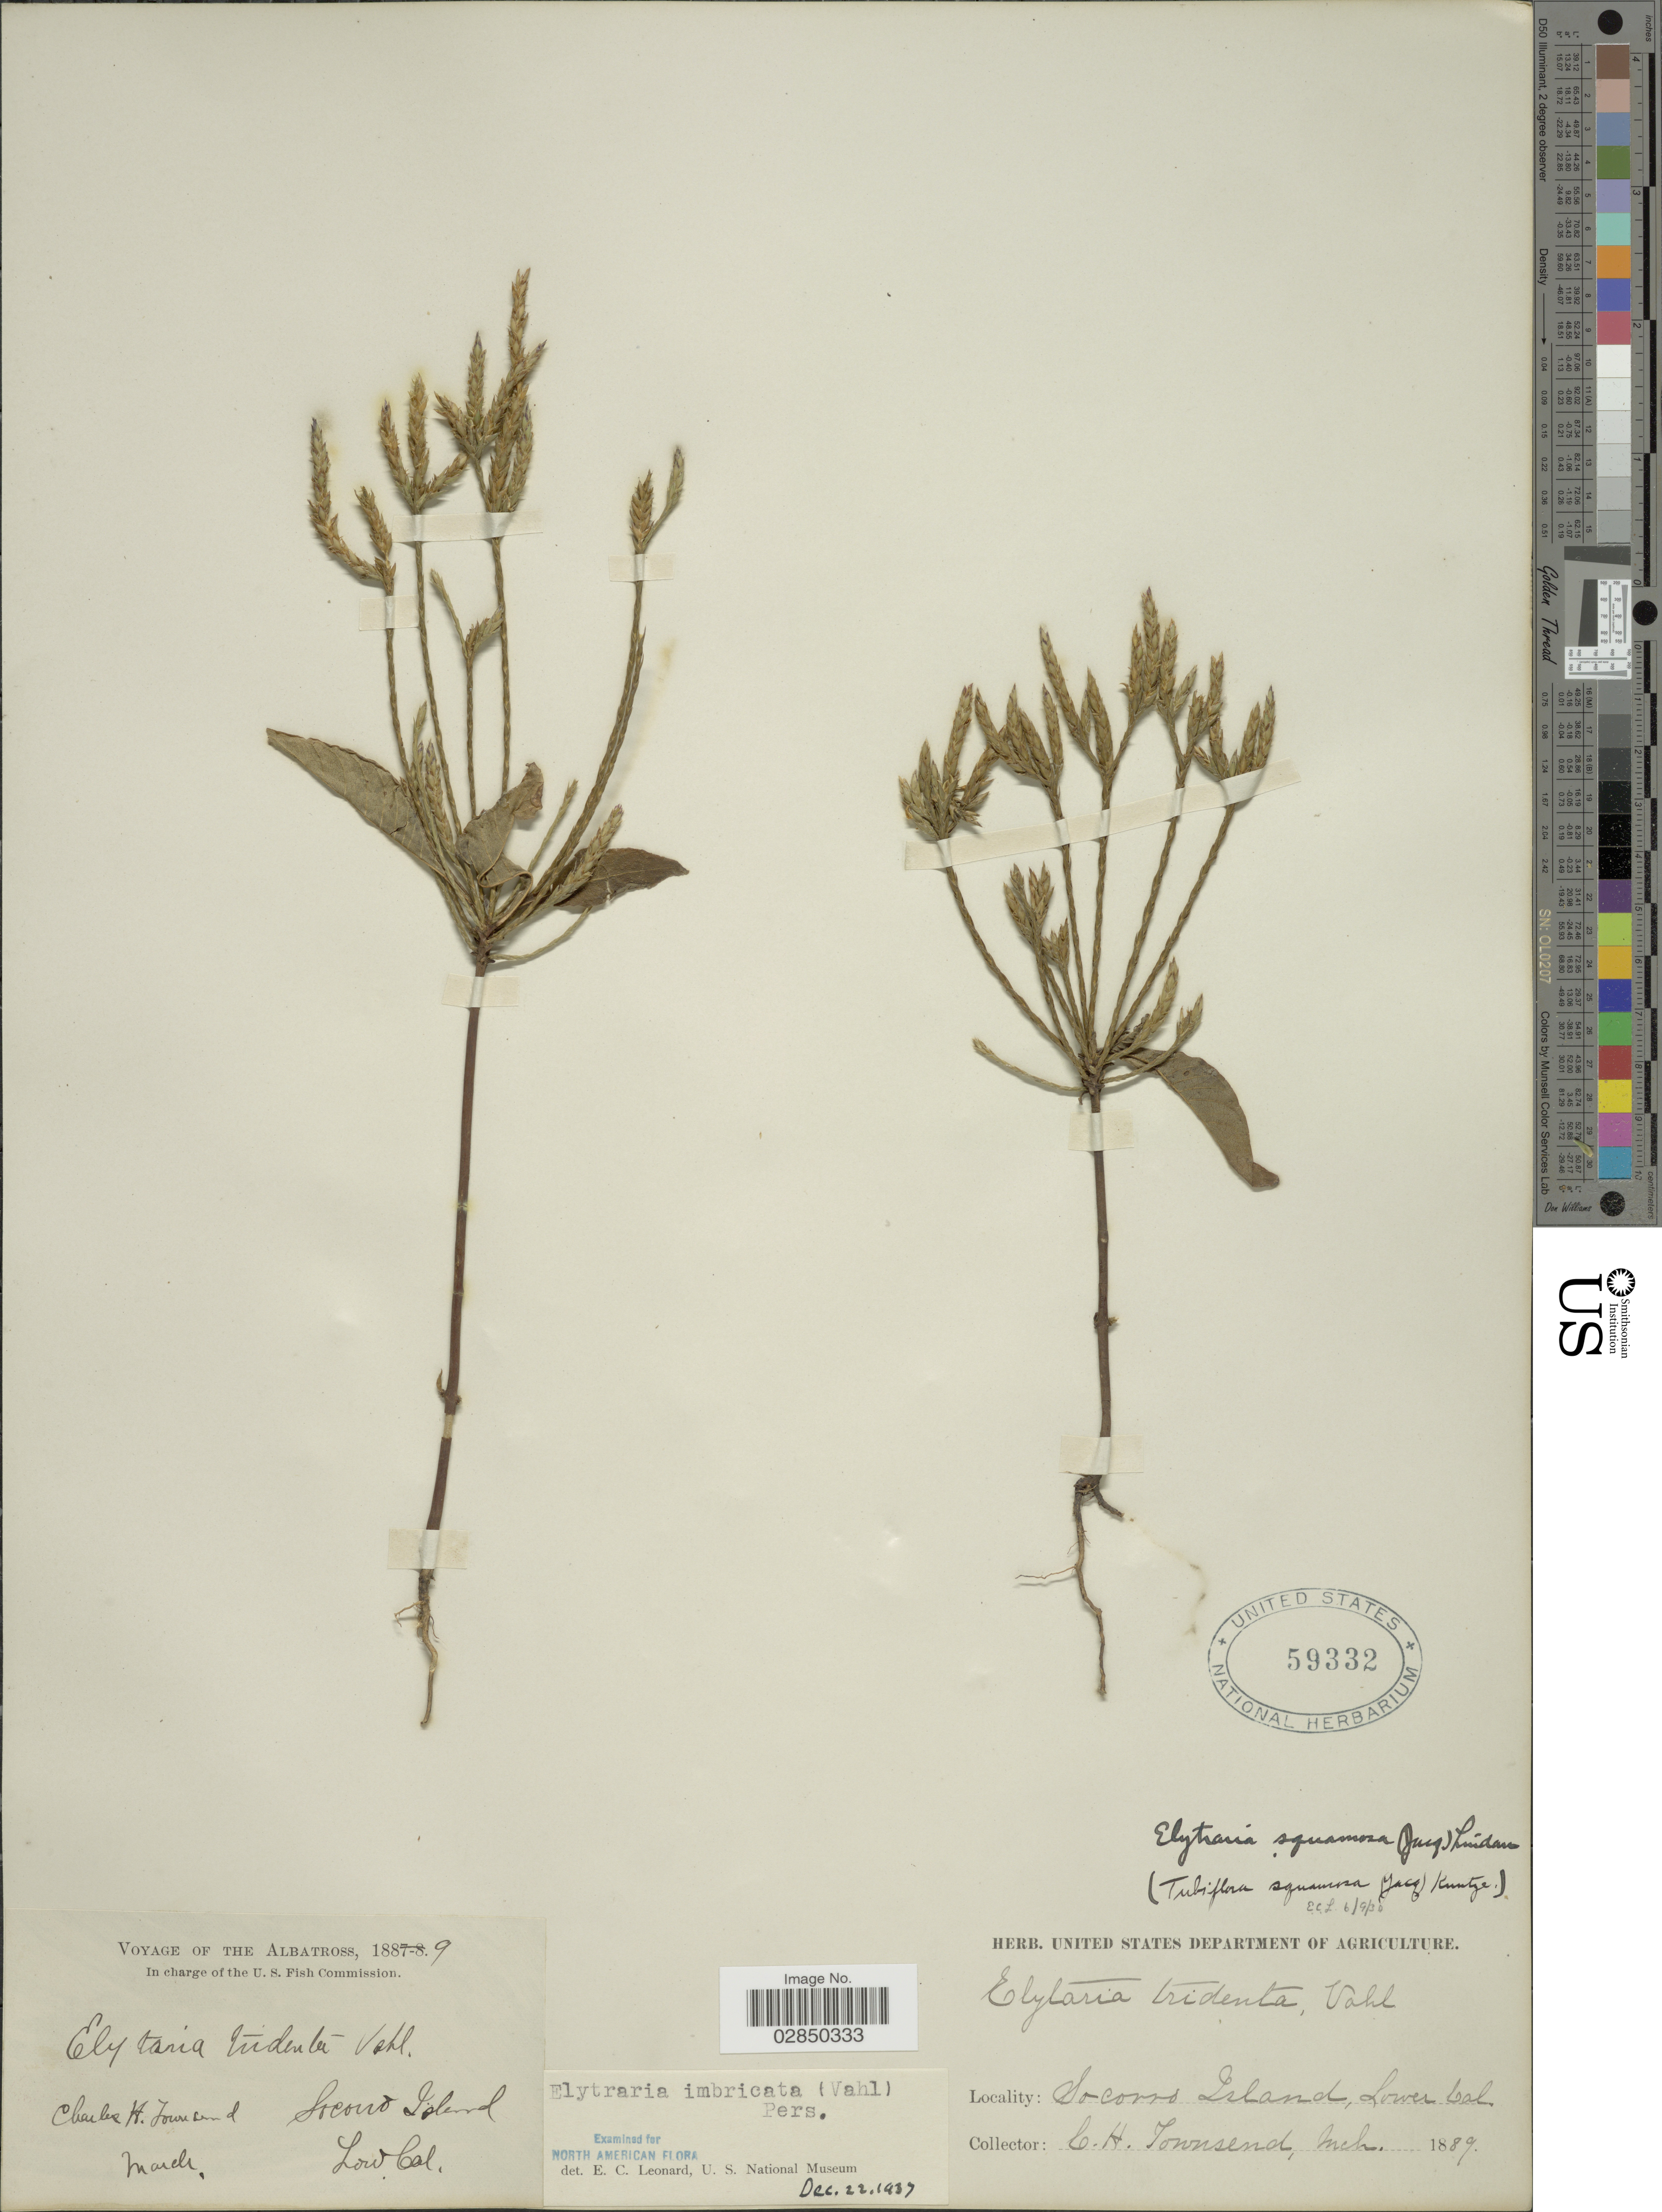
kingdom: Plantae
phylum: Tracheophyta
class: Magnoliopsida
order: Lamiales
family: Acanthaceae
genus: Elytraria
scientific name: Elytraria imbricata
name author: (Vahl) Pers.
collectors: C. H. Townsend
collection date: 1889-03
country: Mexico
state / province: Baja California Sur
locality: Socorro Island, Lower Cal.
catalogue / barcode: US 59332